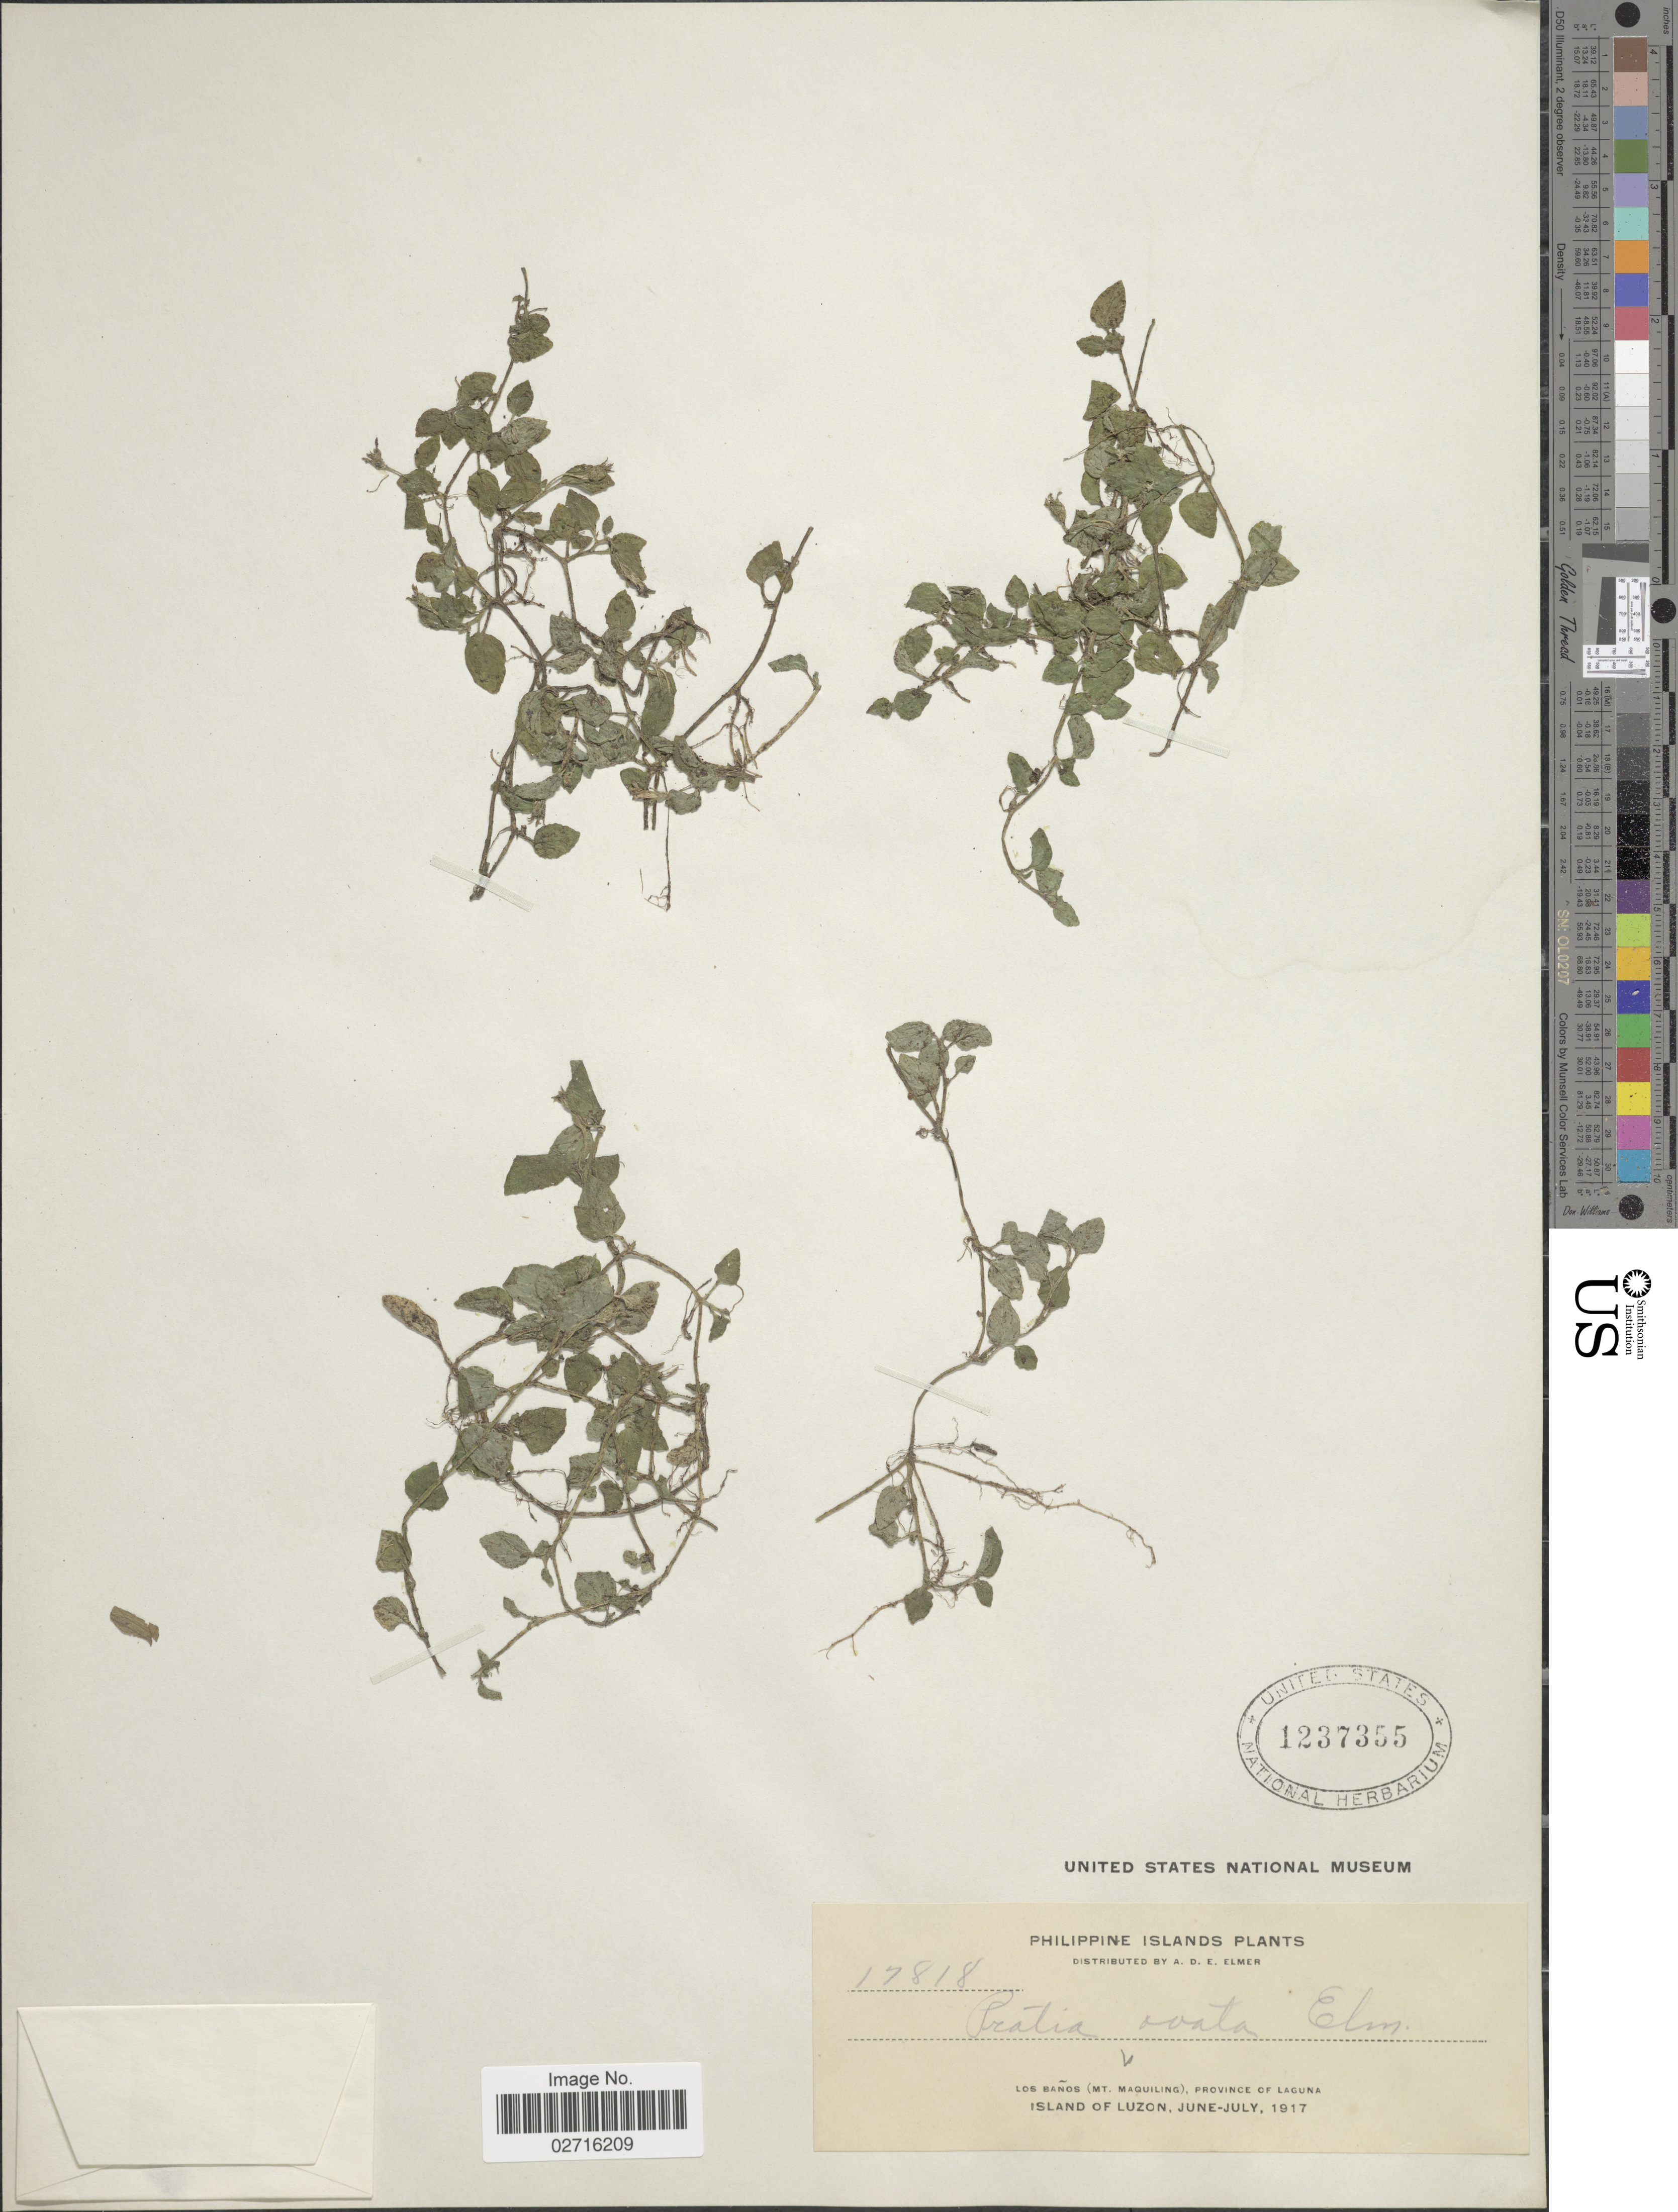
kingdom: Plantae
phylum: Tracheophyta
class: Magnoliopsida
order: Asterales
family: Campanulaceae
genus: Lobelia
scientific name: Lobelia succulenta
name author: Blume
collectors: A. D. E. Elmer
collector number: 17818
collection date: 1917-06/1917-07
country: Philippines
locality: Philippine Islands, Los Baños (Mt. Maquiling), Province of Laguna, Island of Luzon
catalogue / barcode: US 1237355